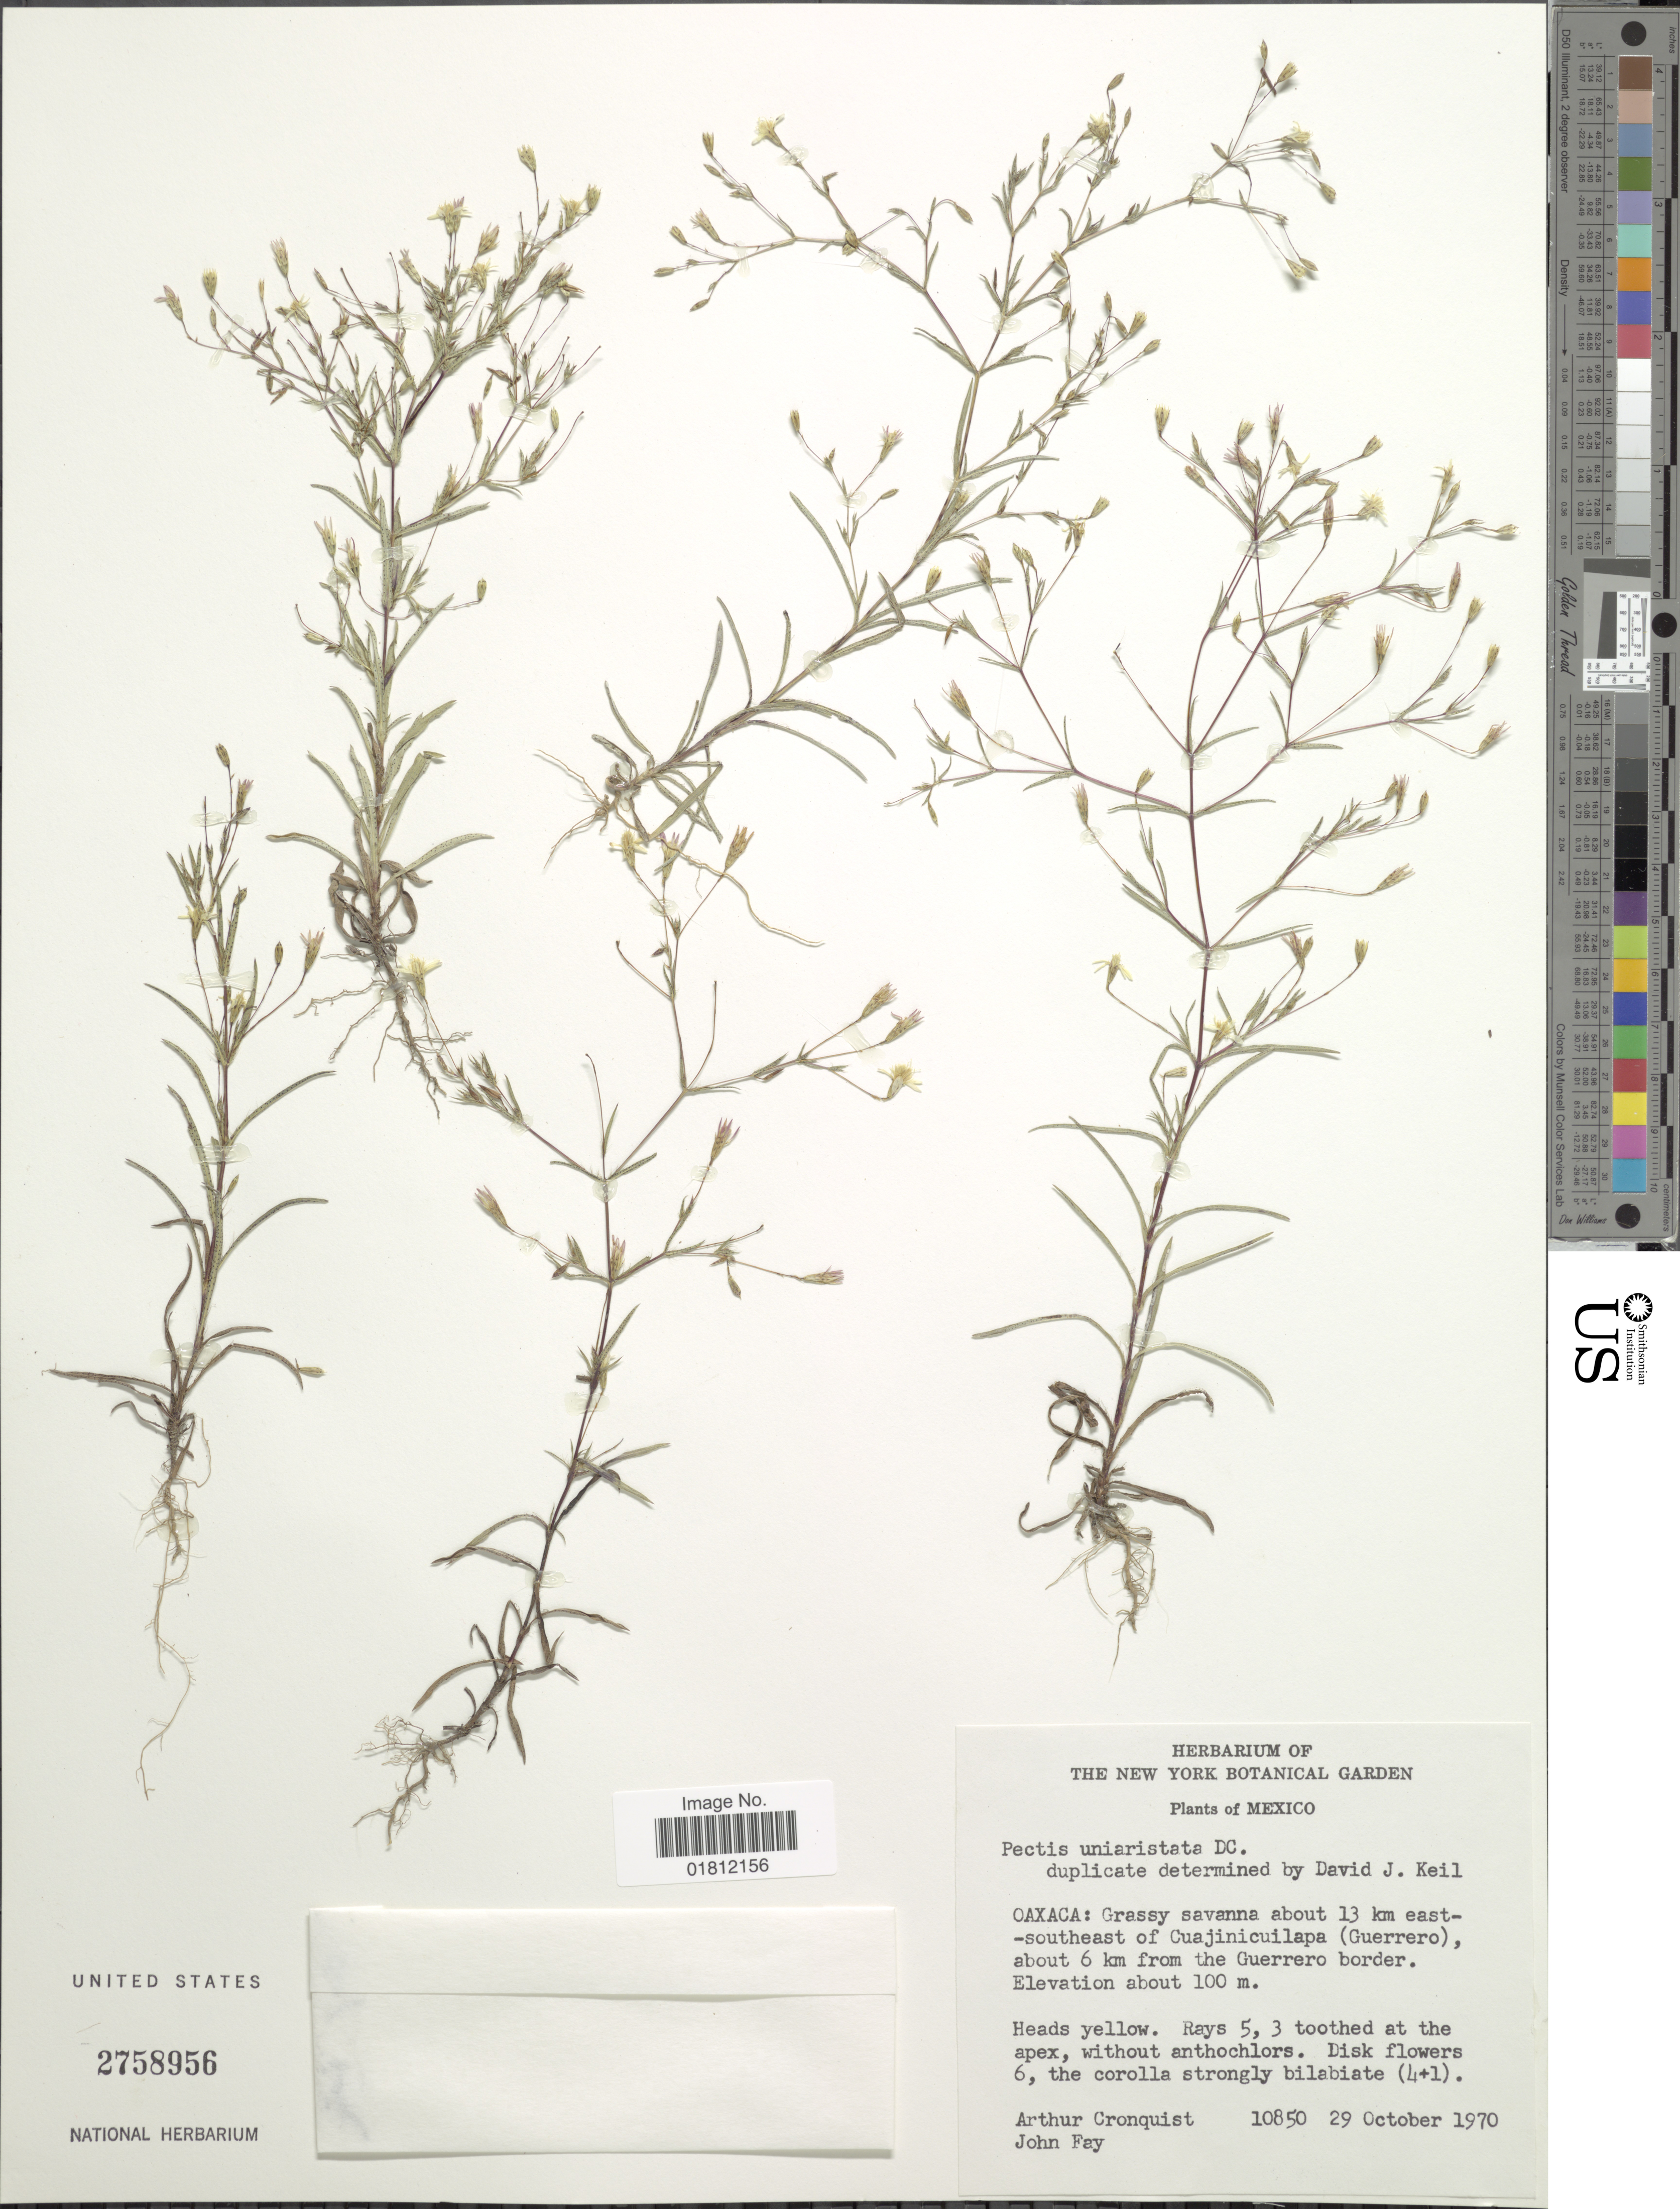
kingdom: Plantae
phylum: Tracheophyta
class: Magnoliopsida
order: Asterales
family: Asteraceae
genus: Pectis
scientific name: Pectis uniaristata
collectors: A. J. Cronquist & J. M. Fay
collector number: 10850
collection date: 1970-10-29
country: Mexico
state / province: Oaxaca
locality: Oaxaca: Grassy savanna about 13 km east-southeast of Cuajinicuilapa (Guerrero), about 6 km from the Guerrero border.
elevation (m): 100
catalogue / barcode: US 2758956